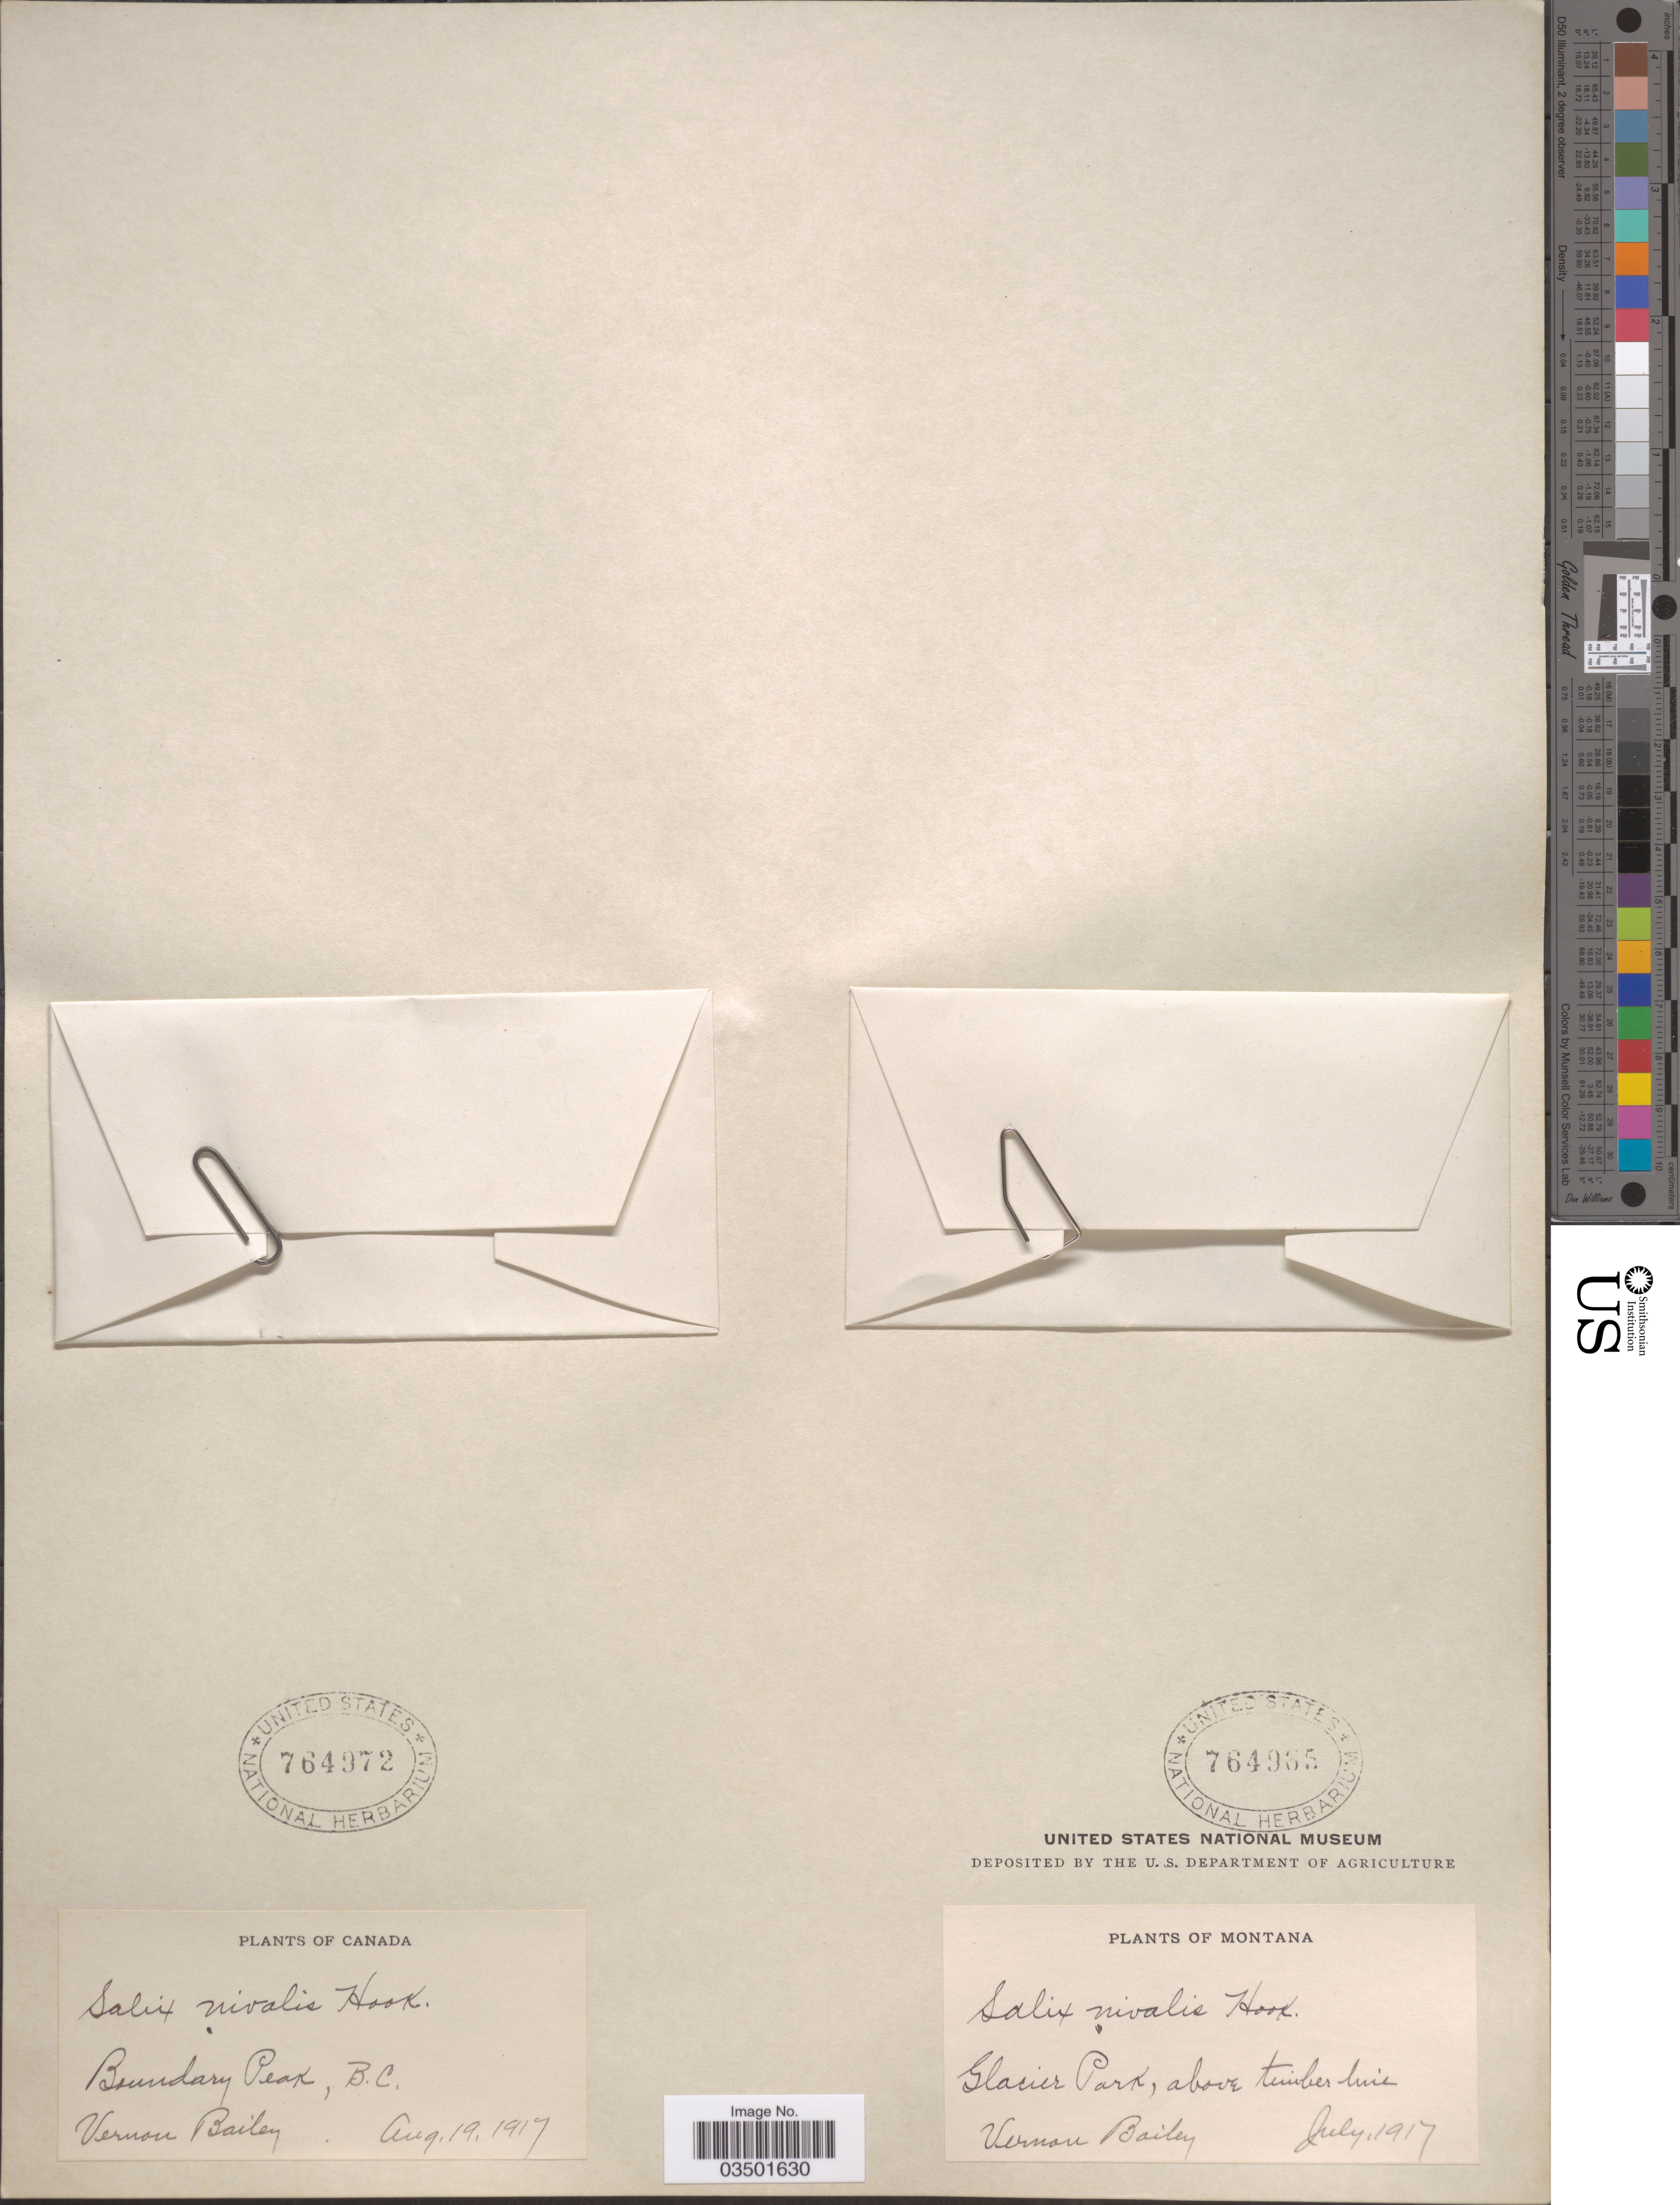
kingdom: Plantae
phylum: Tracheophyta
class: Magnoliopsida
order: Malpighiales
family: Salicaceae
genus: Salix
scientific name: Salix nivalis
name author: Hook.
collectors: V. O. Bailey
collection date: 1917-07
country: United States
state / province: Montana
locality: Glacier Park, above timber line.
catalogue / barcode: US 764965